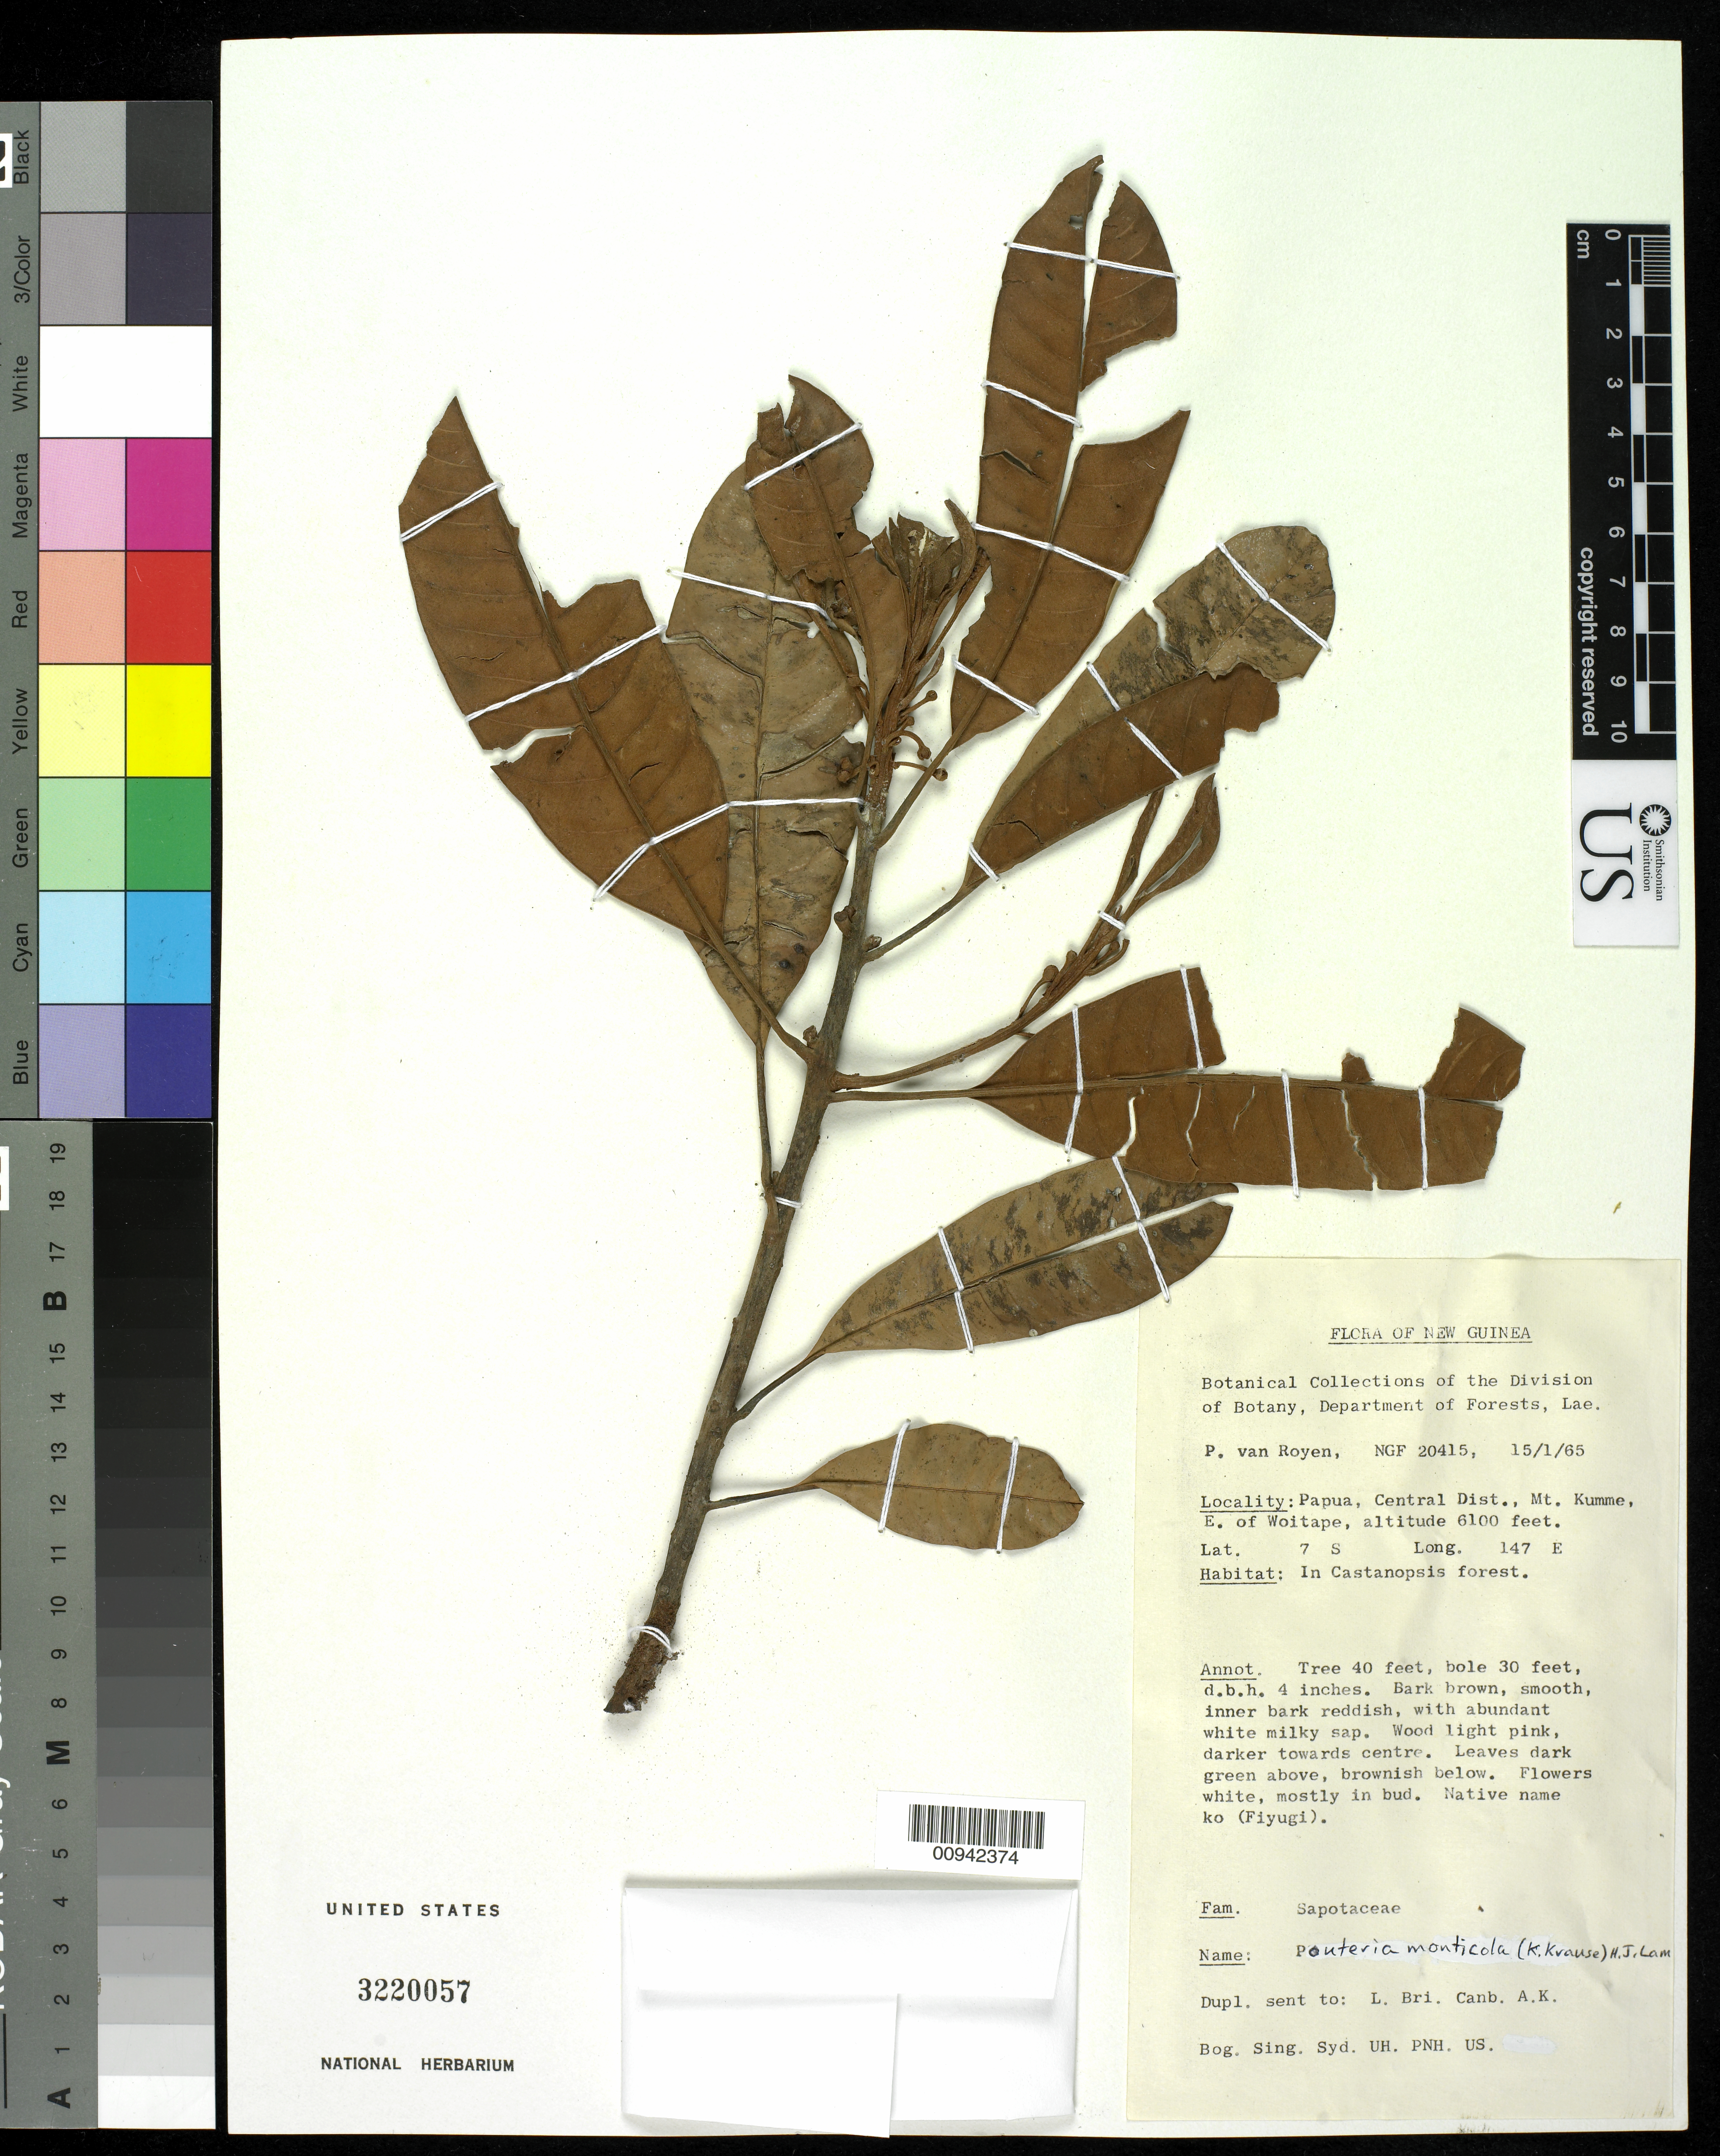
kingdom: Plantae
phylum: Tracheophyta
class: Magnoliopsida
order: Ericales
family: Sapotaceae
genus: Pleioluma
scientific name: Pleioluma monticola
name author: (K. Krause) Swenson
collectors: P. van Royen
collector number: NGF 20415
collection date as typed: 15 Jan 1965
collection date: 1965-01-15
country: Papua New Guinea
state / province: Central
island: New Guinea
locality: Mt. Kumme, E. of Woitape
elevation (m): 1859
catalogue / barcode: US 3220057